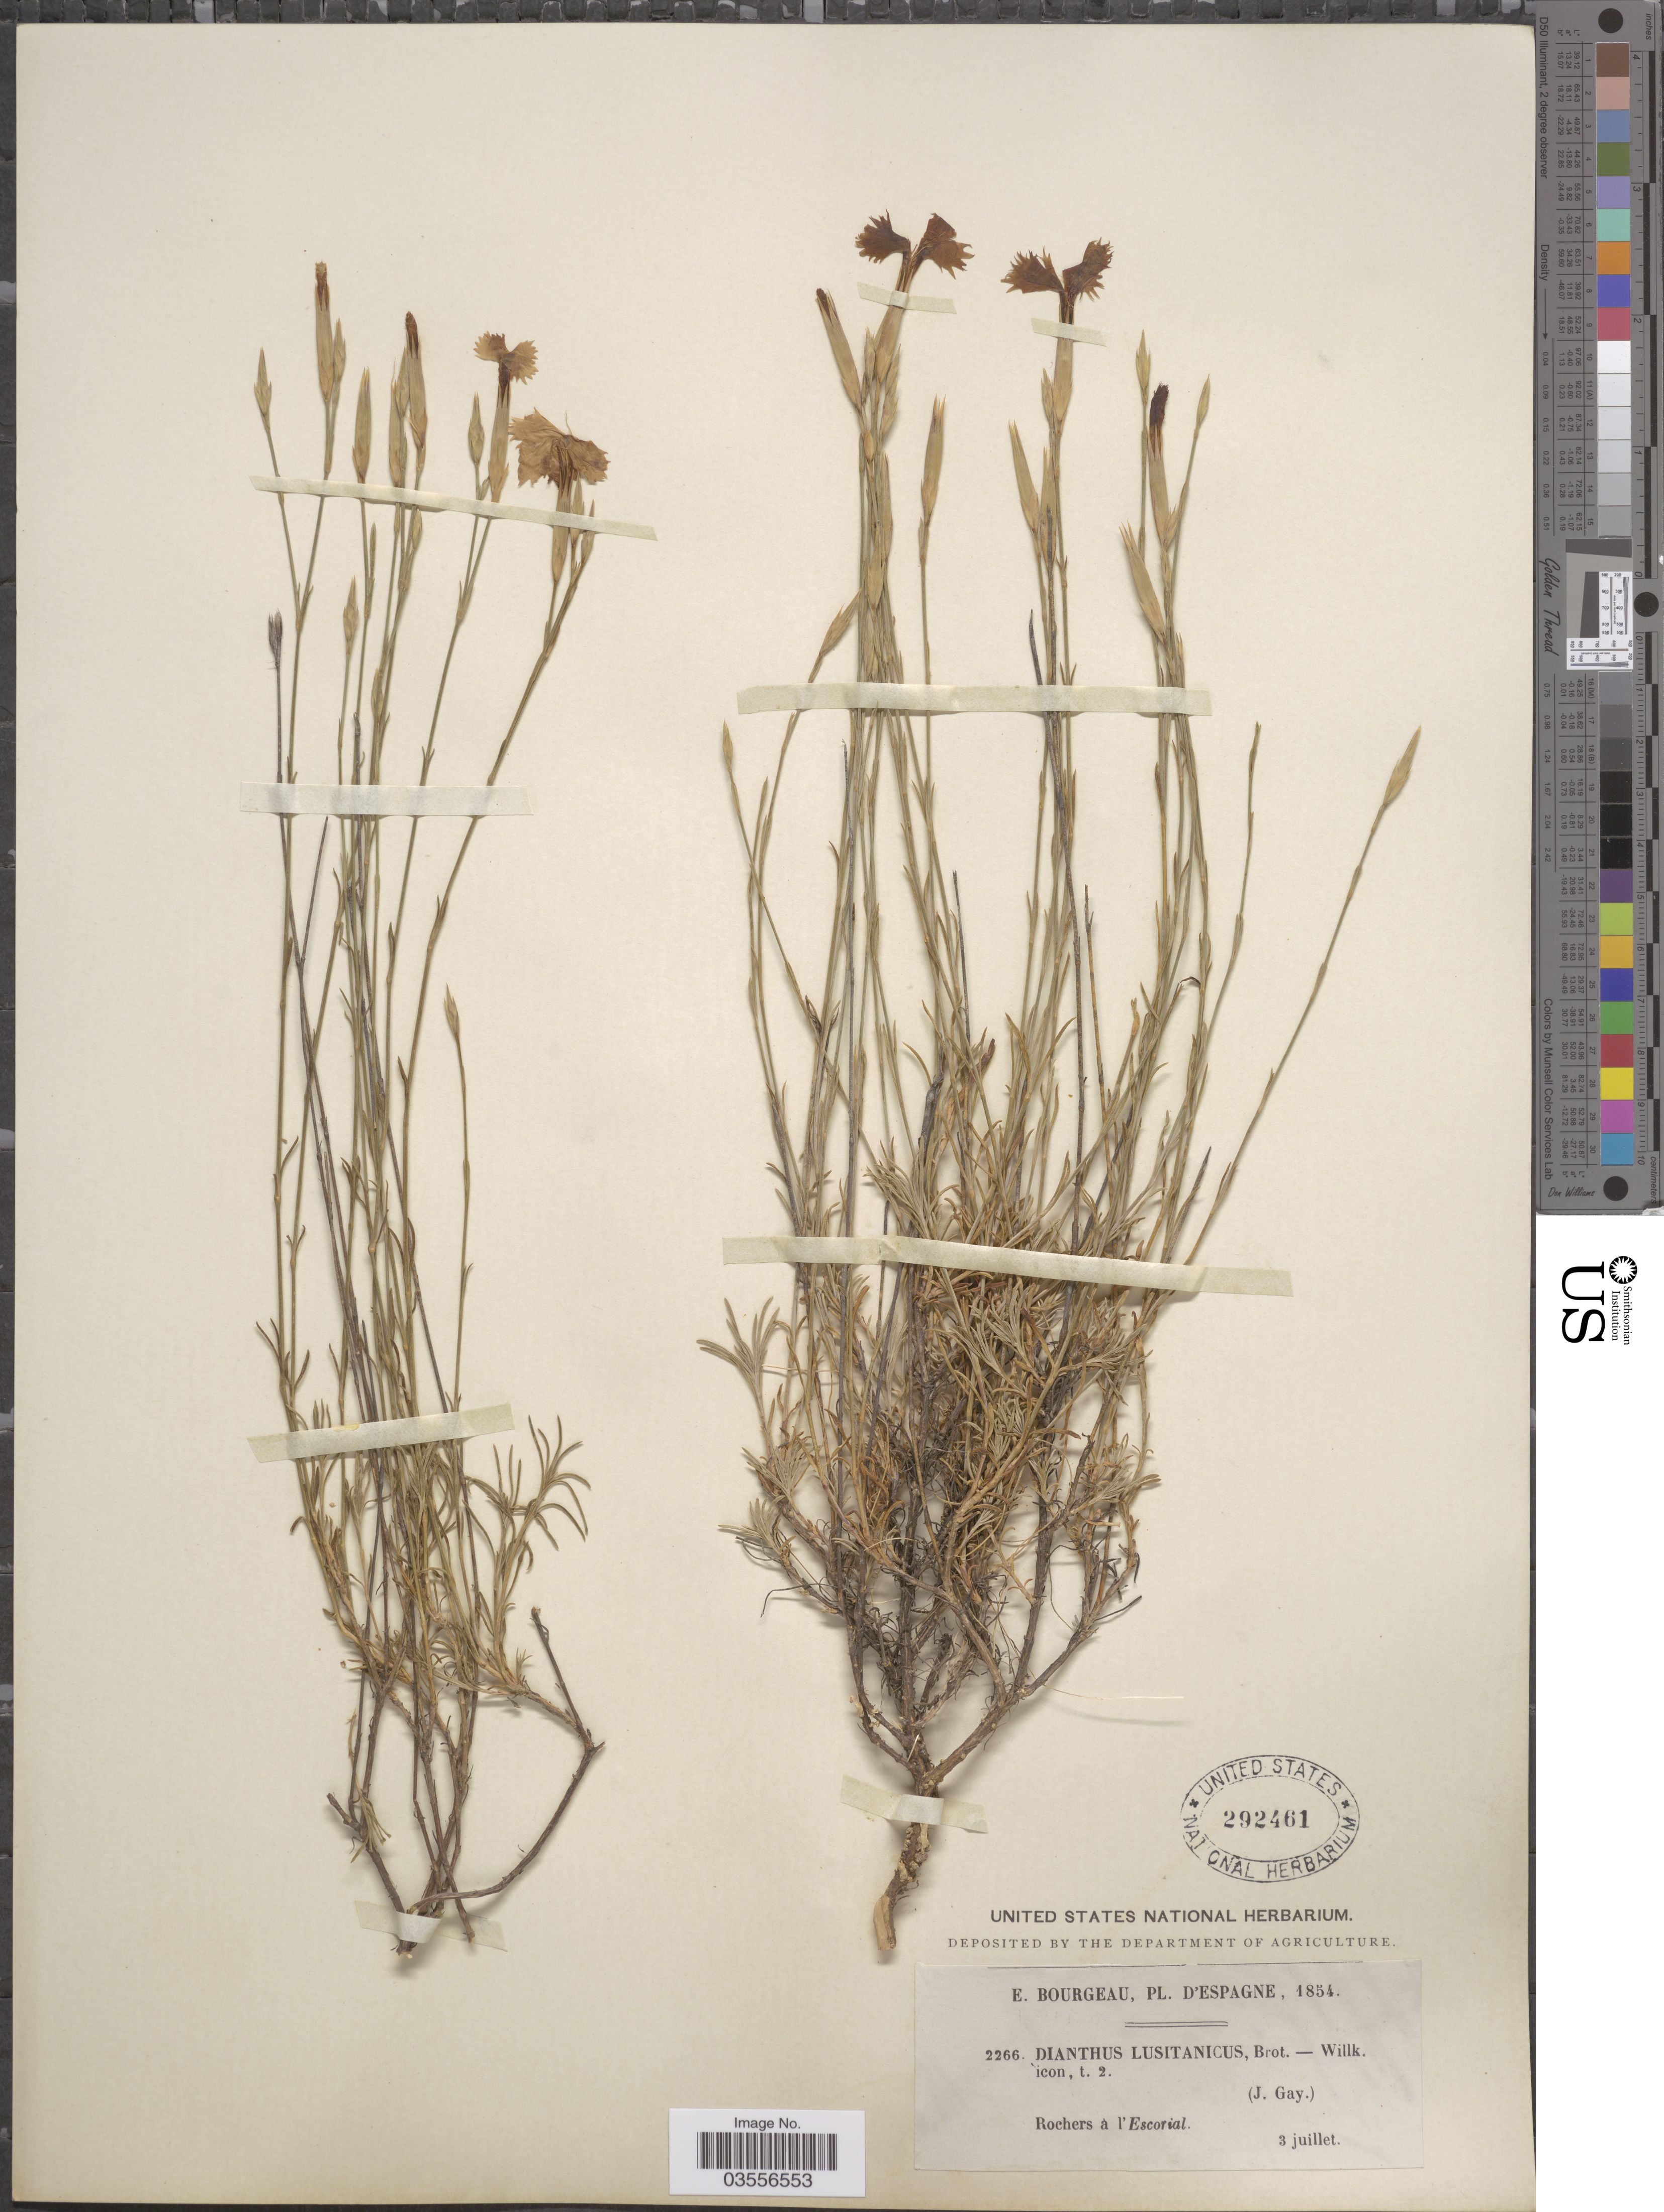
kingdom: Plantae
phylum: Tracheophyta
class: Magnoliopsida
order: Caryophyllales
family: Caryophyllaceae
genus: Dianthus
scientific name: Dianthus lusitanus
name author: Brot.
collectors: E. Bourgeau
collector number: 2266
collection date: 1854-07-03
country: Spain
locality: Espagne. Rochers à l'Escorial.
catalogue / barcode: US 292461